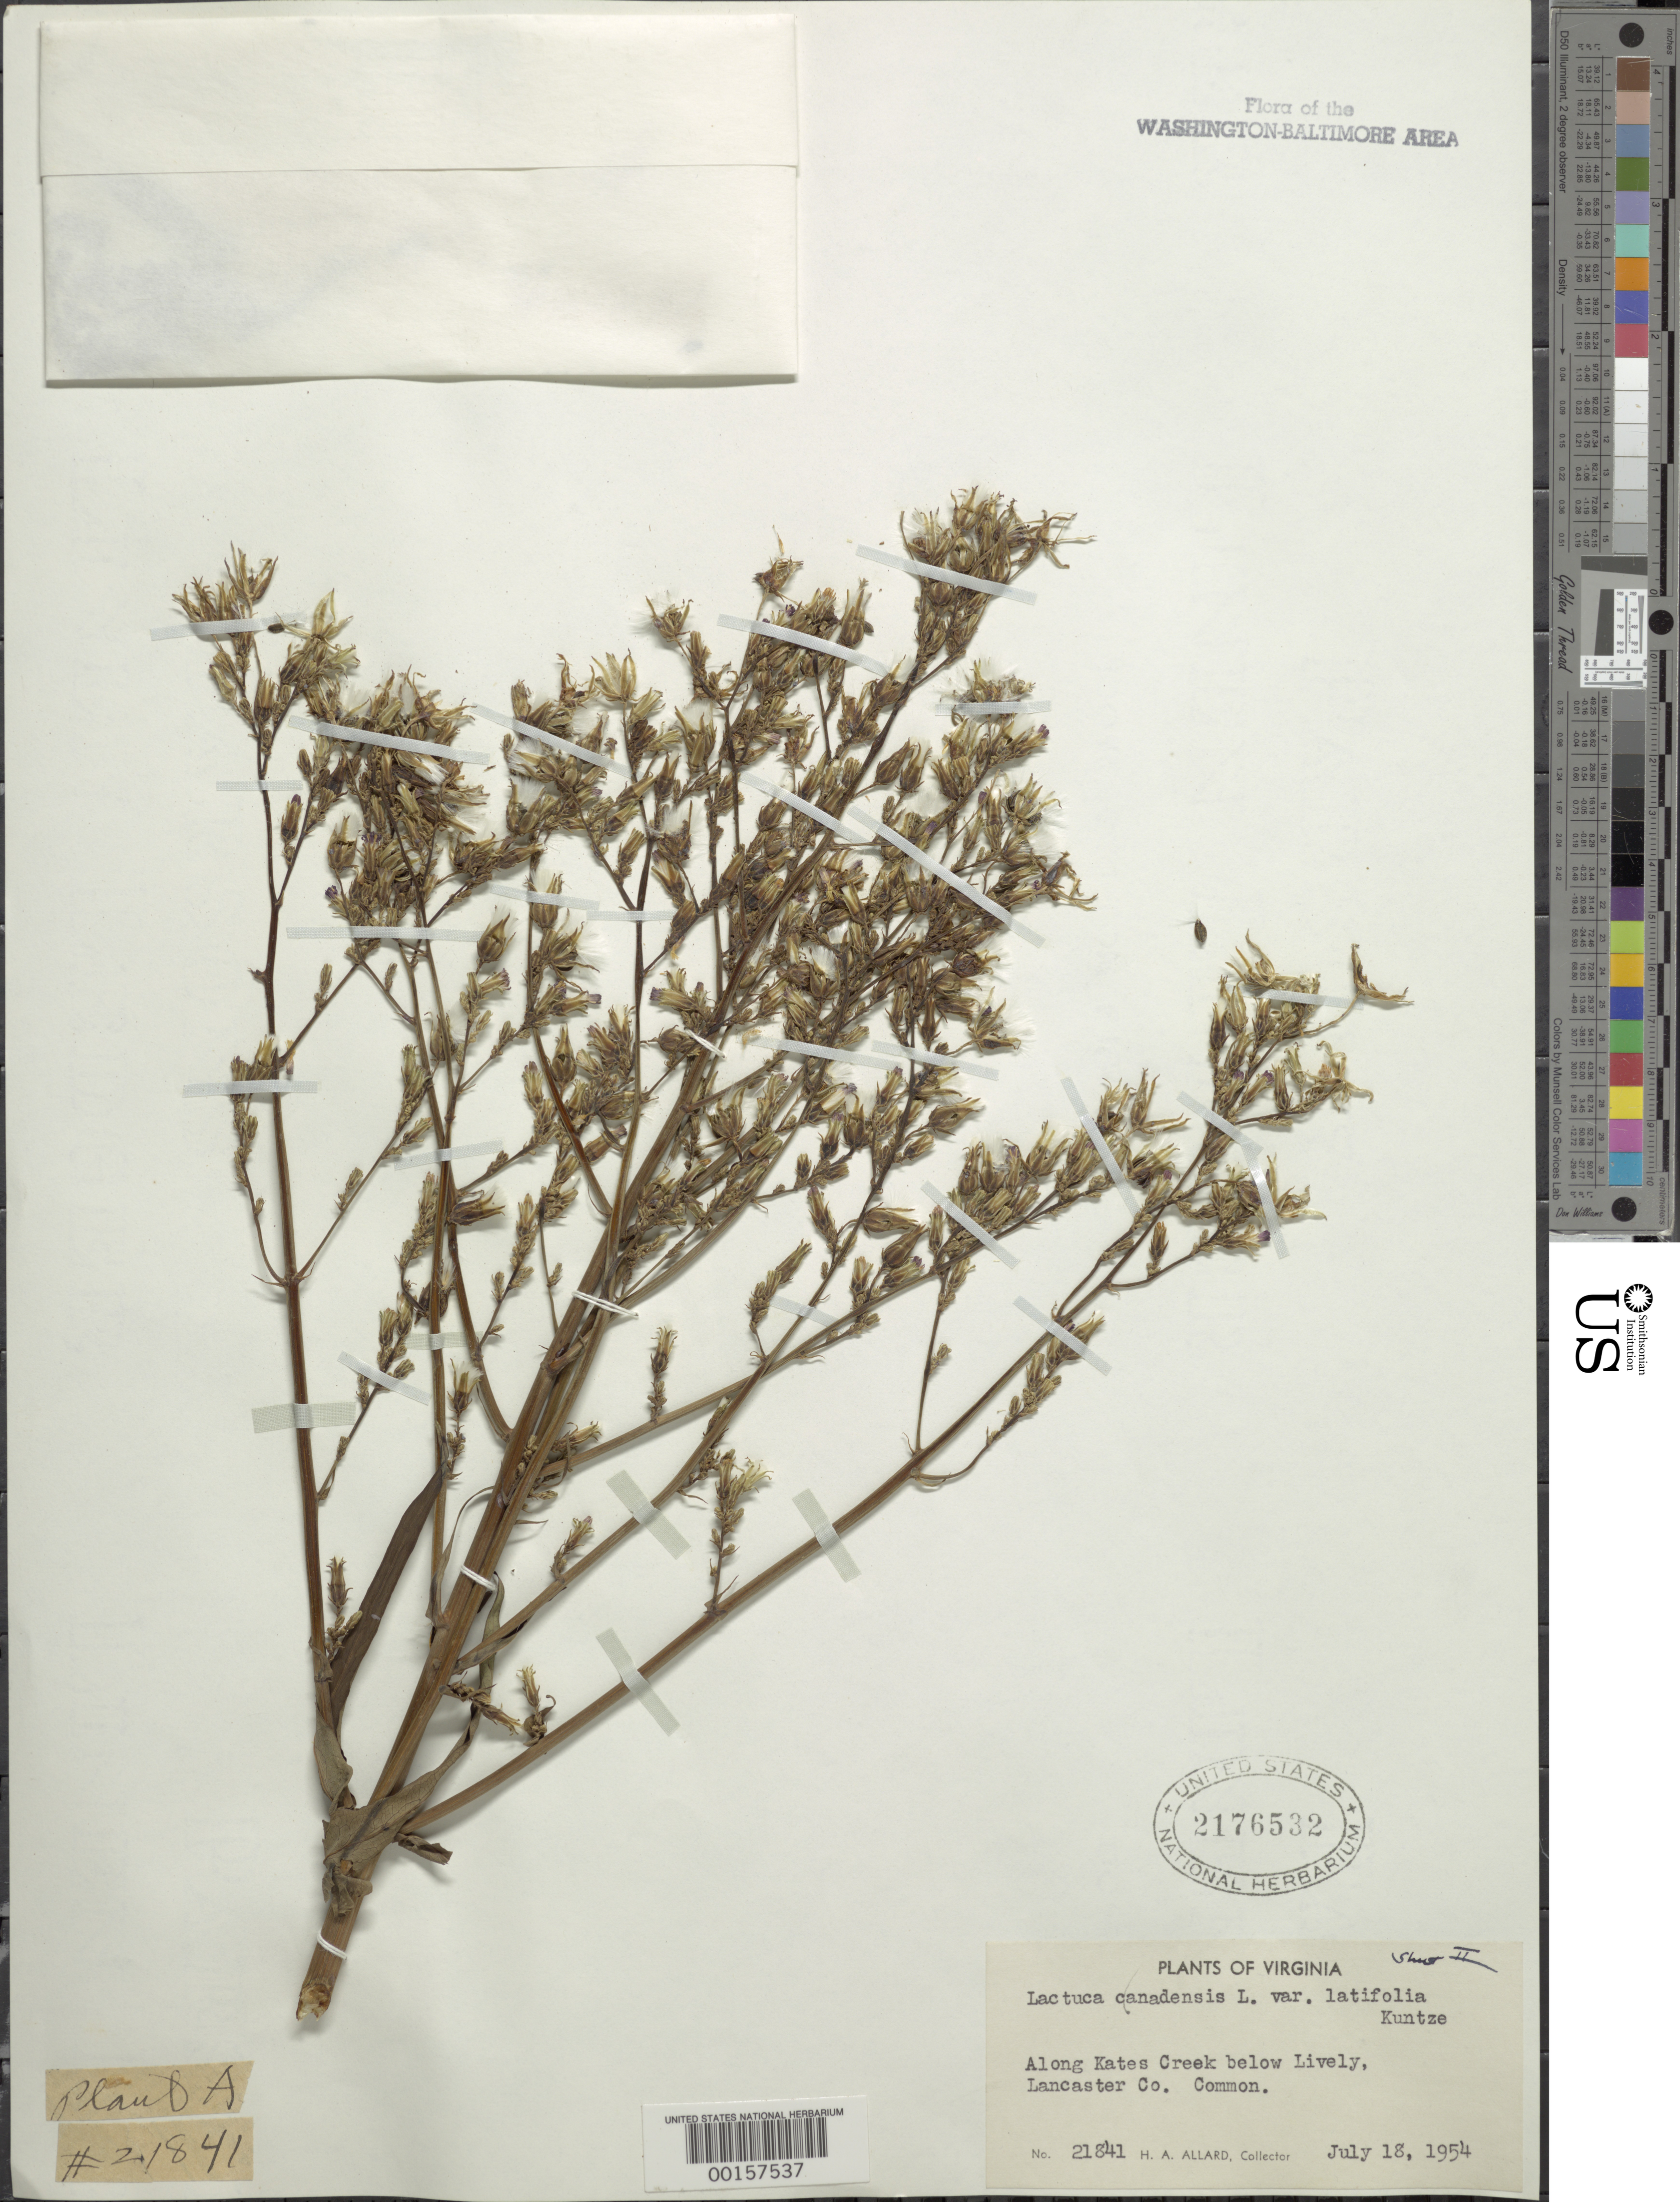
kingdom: Plantae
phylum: Tracheophyta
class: Magnoliopsida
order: Asterales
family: Asteraceae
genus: Lactuca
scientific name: Lactuca canadensis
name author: L.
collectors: H. A. Allard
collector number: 21841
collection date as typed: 18 Jul 1965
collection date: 1965-07-18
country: United States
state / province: Virginia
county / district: Lancaster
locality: Kates Creek below Lively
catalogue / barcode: US 2176532